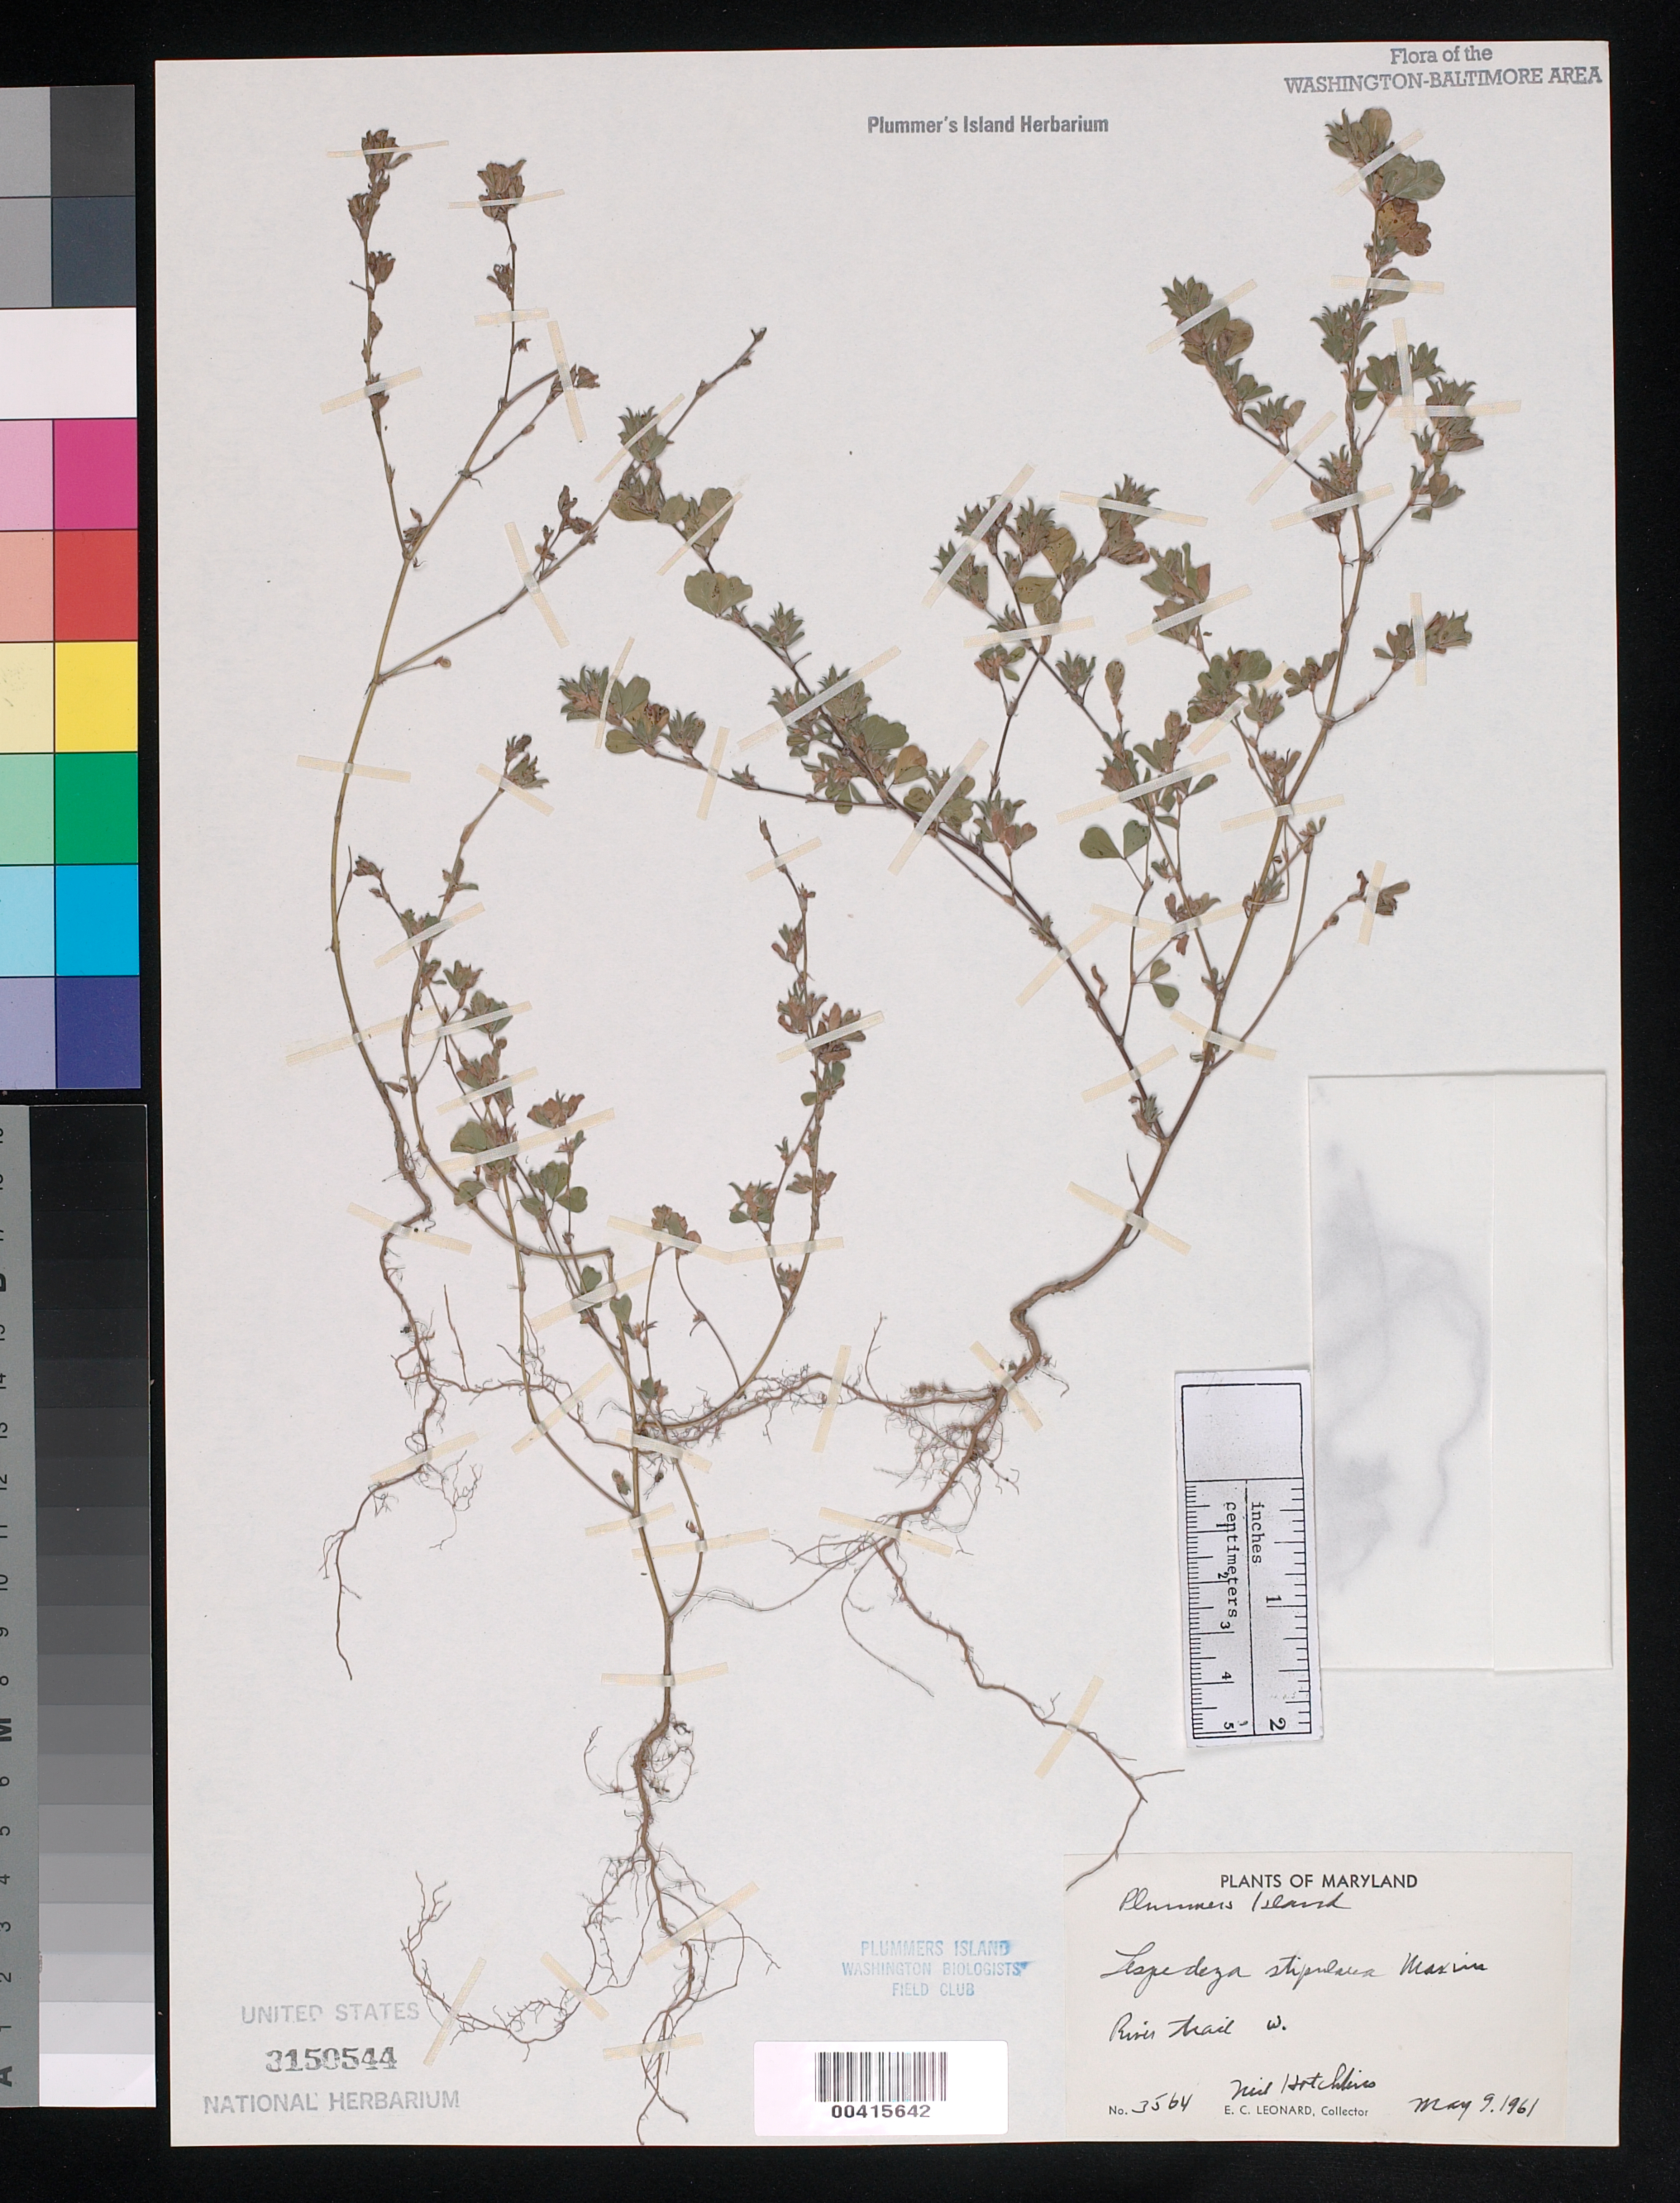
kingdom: Plantae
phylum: Tracheophyta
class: Magnoliopsida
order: Fabales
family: Fabaceae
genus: Kummerowia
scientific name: Kummerowia stipulacea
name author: (Maxim.) Makino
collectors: E. C. Leonard & N. Hotchkiss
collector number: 3564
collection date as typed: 09 May 1961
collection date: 1961-05-09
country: United States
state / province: Maryland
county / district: Montgomery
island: Plummers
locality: Plummer's Island; River trail W. C. & O. Canal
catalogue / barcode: US 3150544